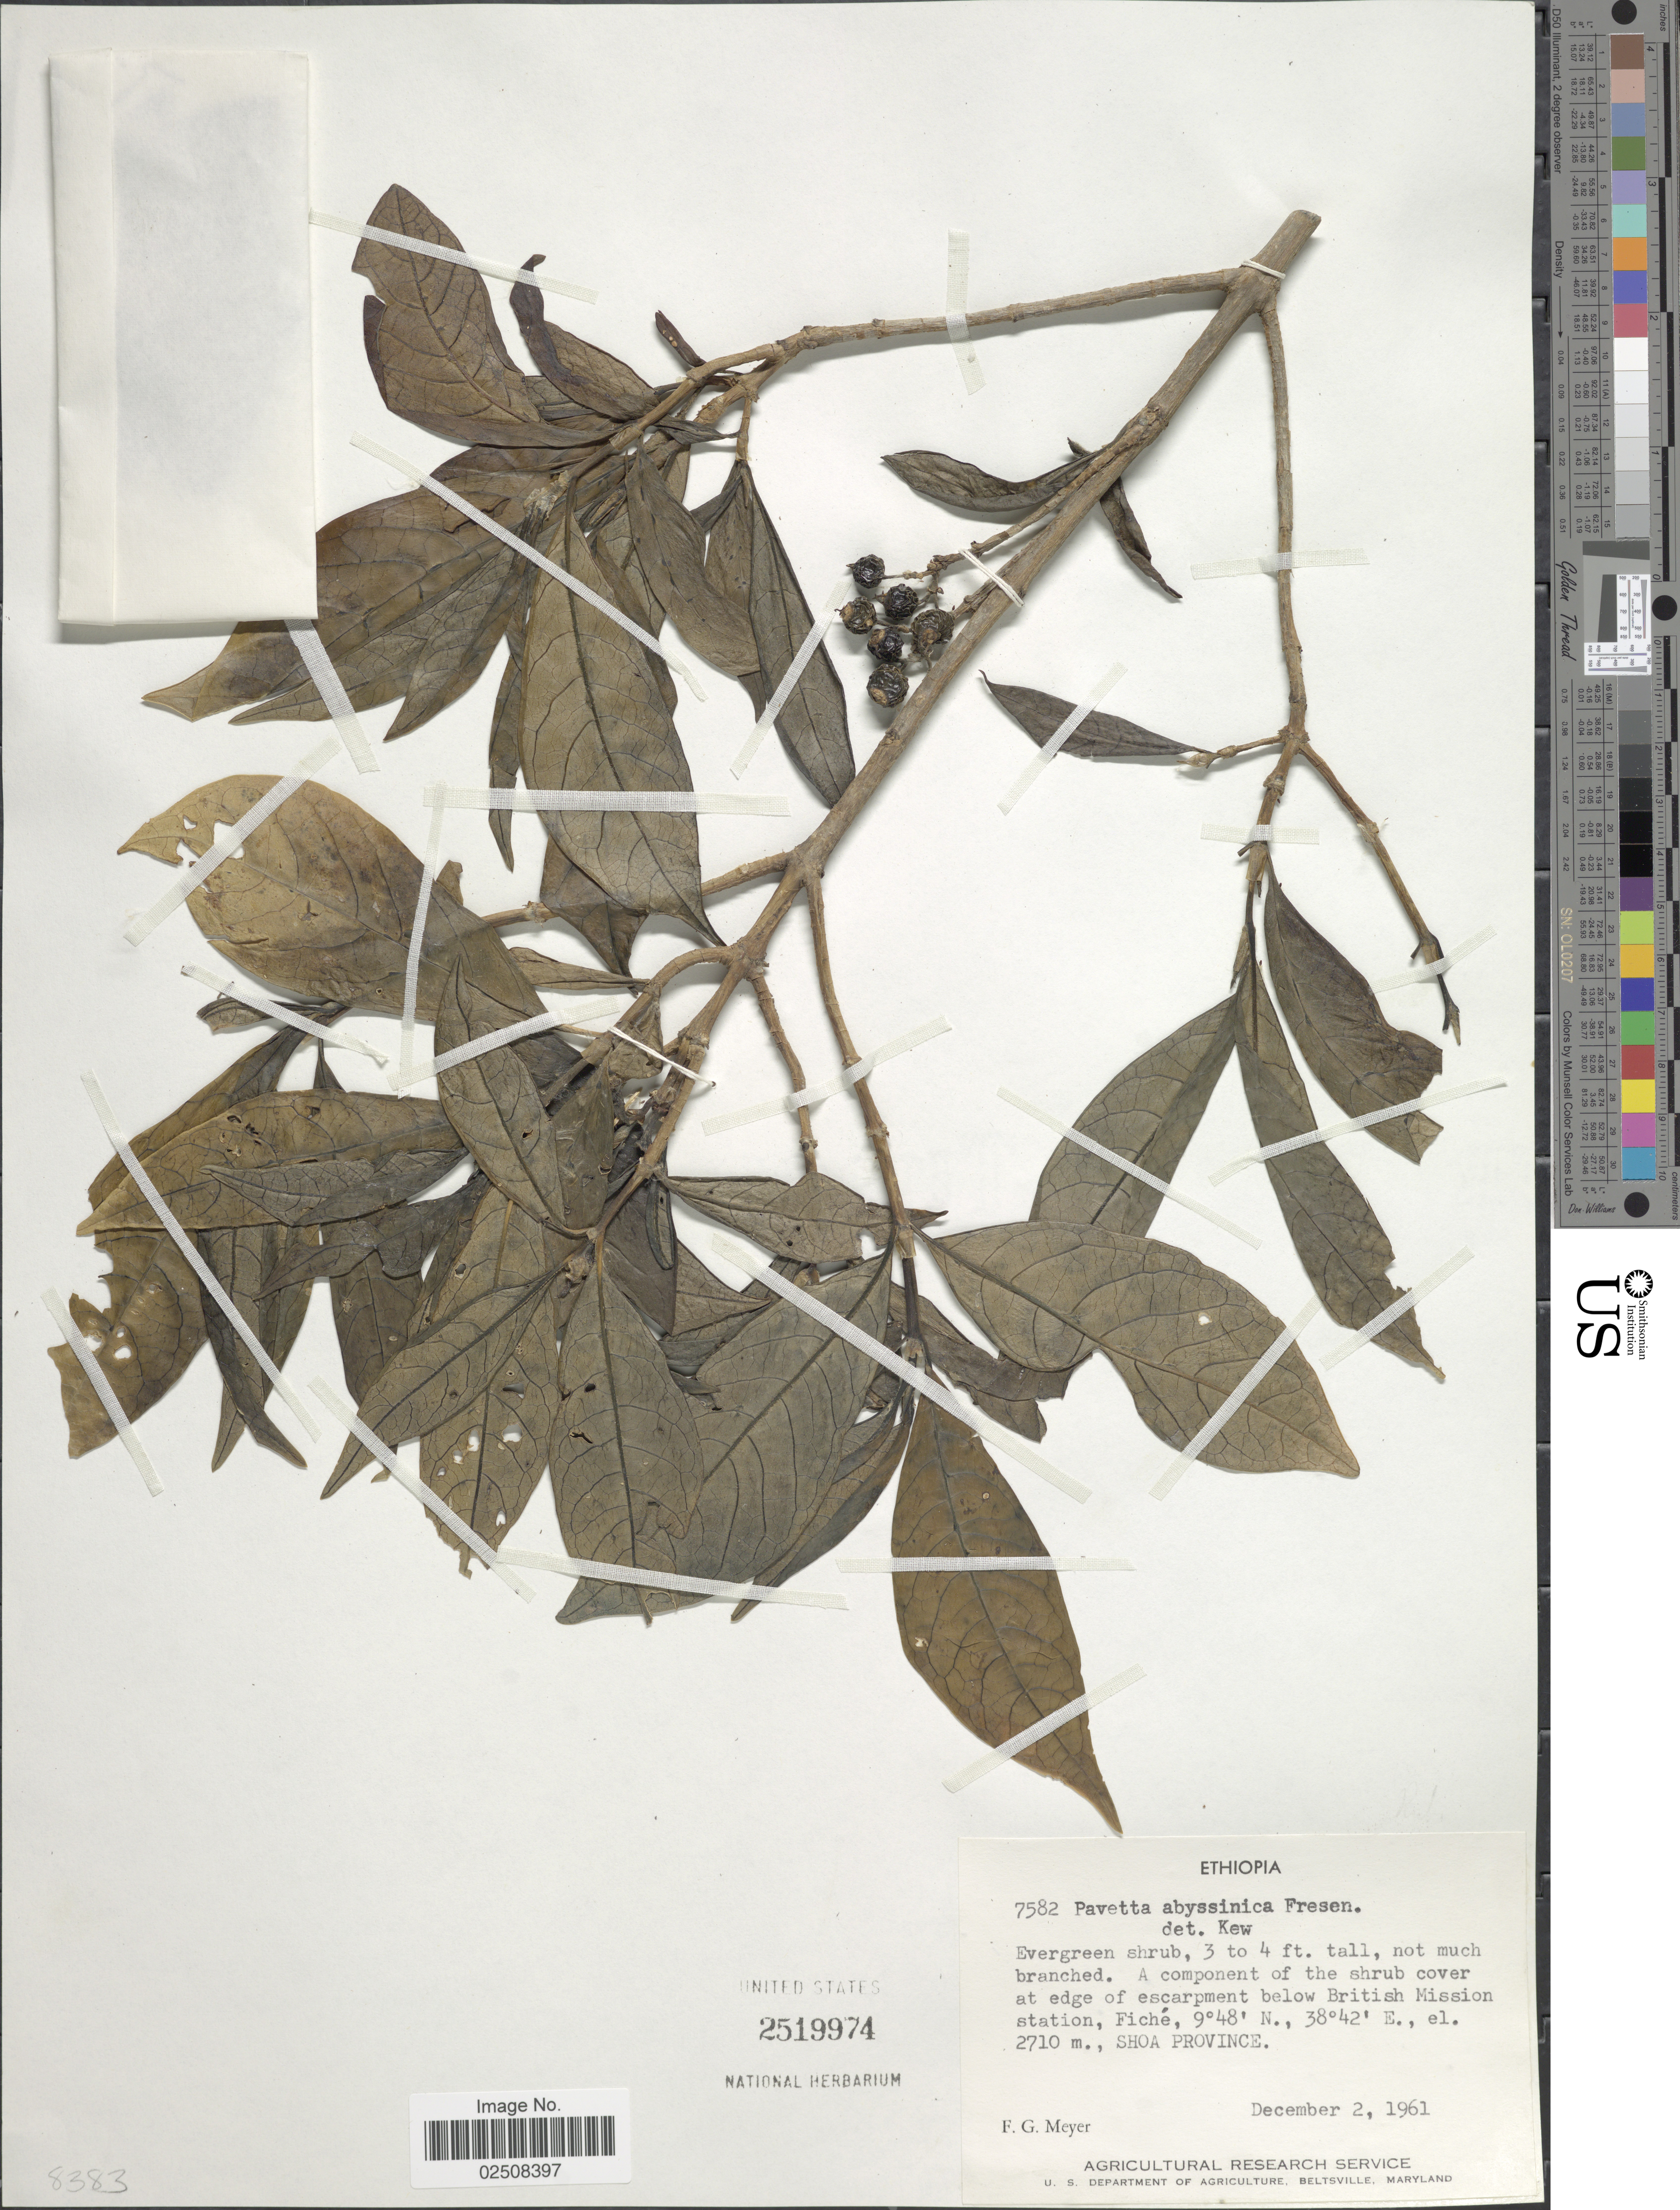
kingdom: Plantae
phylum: Tracheophyta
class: Magnoliopsida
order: Gentianales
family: Rubiaceae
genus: Pavetta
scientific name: Pavetta abyssinica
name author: Fresen.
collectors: F. G. Meyer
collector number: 7582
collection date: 1961-12-02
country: Ethiopia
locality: A component of the shrub cover at edge of escarpment below British Mission station, Shoa Province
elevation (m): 2710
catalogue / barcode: US 2519974